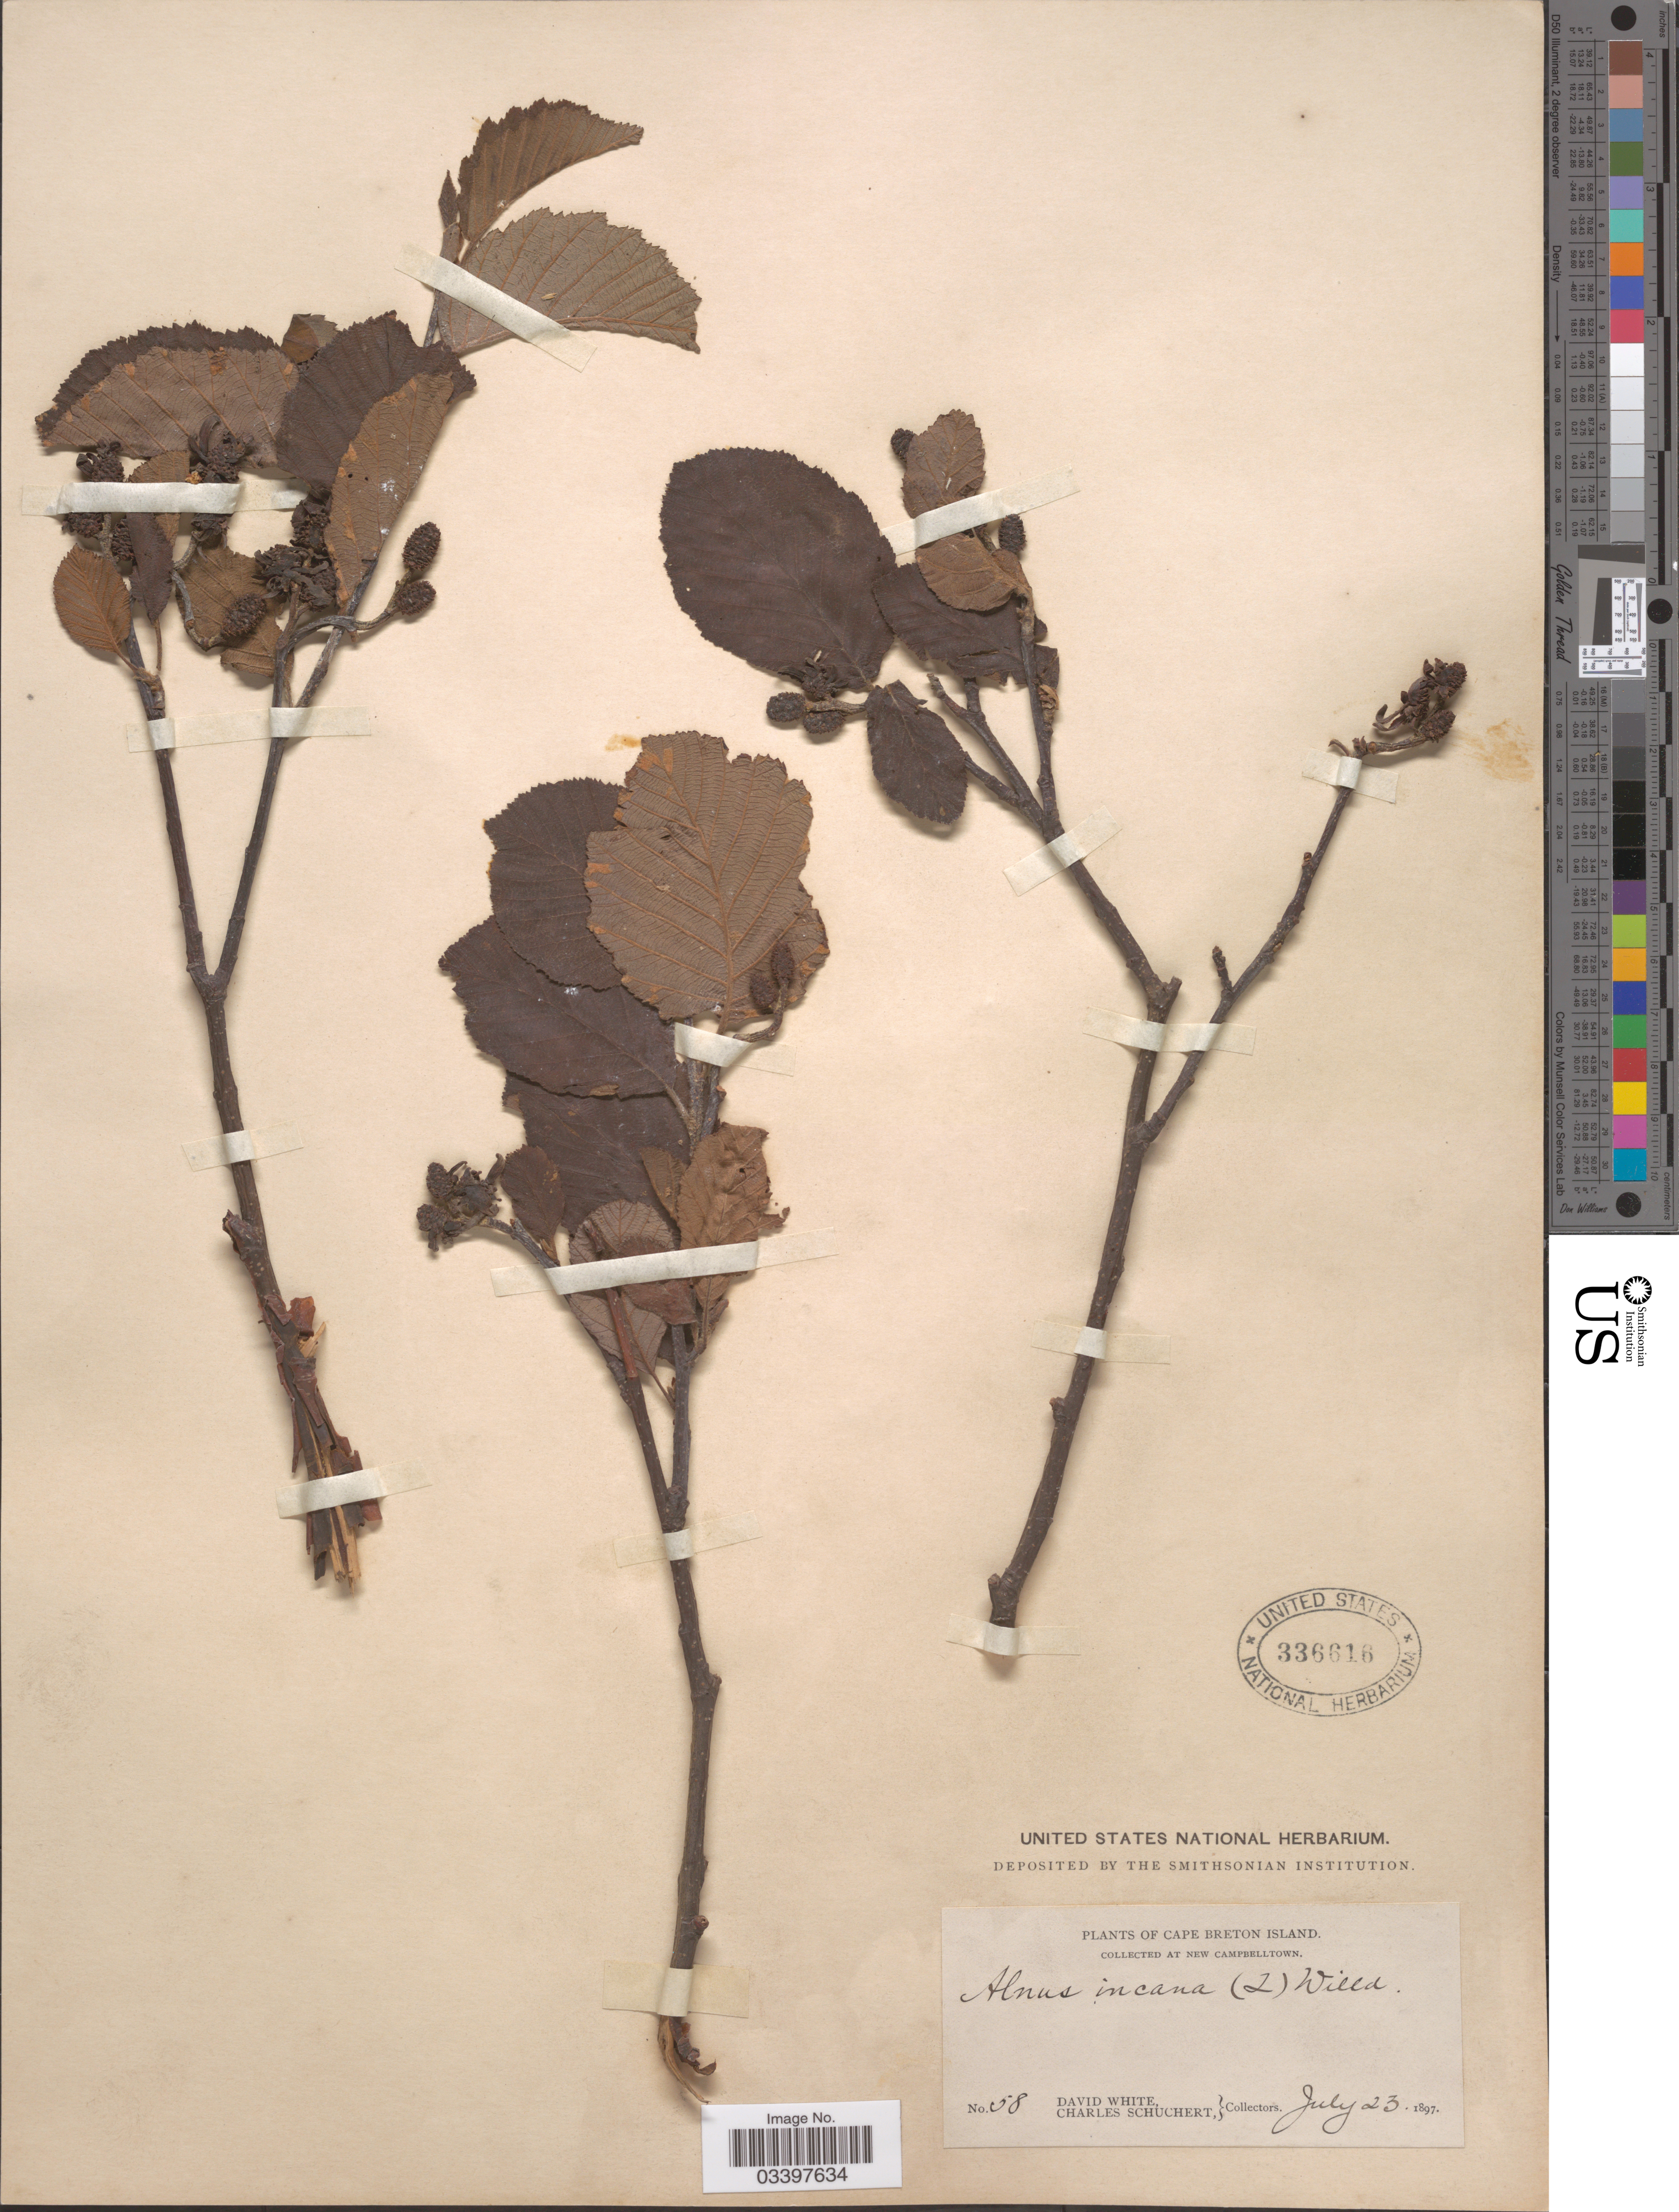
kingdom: Plantae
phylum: Tracheophyta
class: Magnoliopsida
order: Fagales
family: Betulaceae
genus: Alnus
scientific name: Alnus incana subsp. rugosa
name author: (Du Roi) R.T. Clausen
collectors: D. White & C. Schuchert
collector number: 58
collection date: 1897-07-23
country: Canada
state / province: Nova Scotia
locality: Cape Breton Island. New Campbelltown.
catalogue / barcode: US 336616